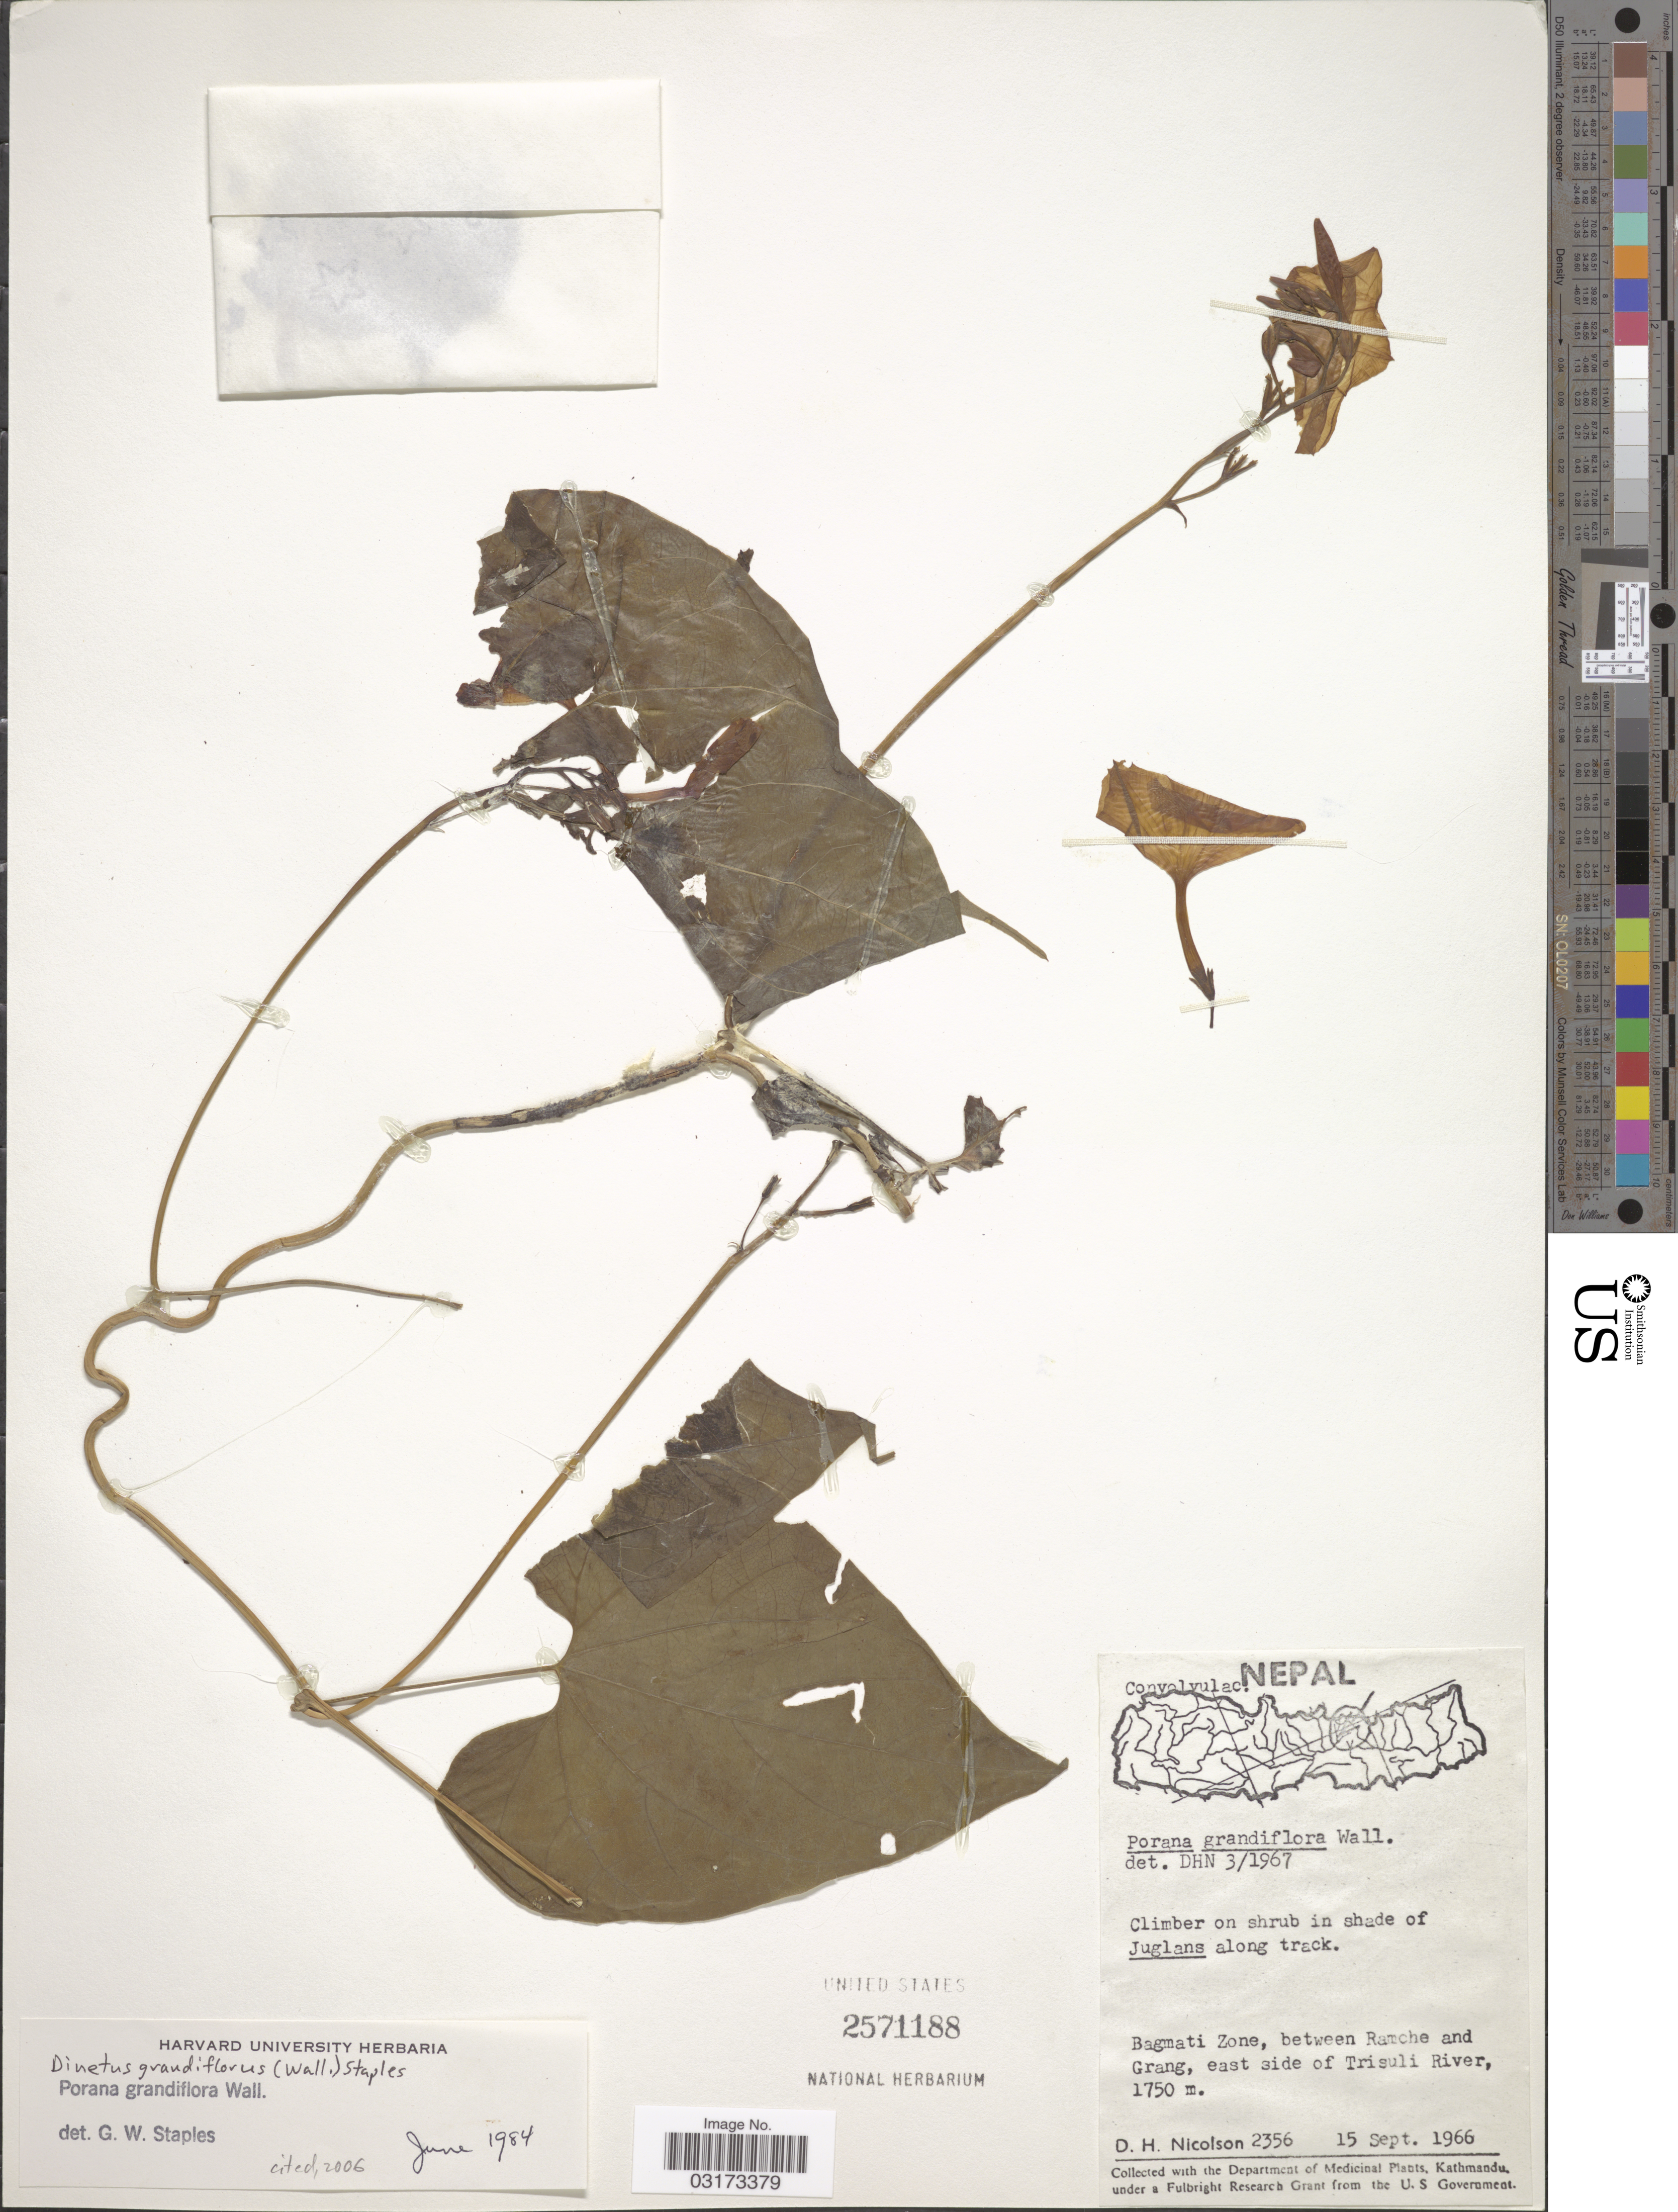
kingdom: Plantae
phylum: Tracheophyta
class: Magnoliopsida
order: Solanales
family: Convolvulaceae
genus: Dinetus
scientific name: Dinetus grandiflorus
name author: (Wall.) Staples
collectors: D. H. Nicolson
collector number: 2356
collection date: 1966-09-15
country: Nepal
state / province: Bagmati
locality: Bagmati Zone, between Ramche and Grang, east side of Trisuli River.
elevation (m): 1750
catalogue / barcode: US 2571188